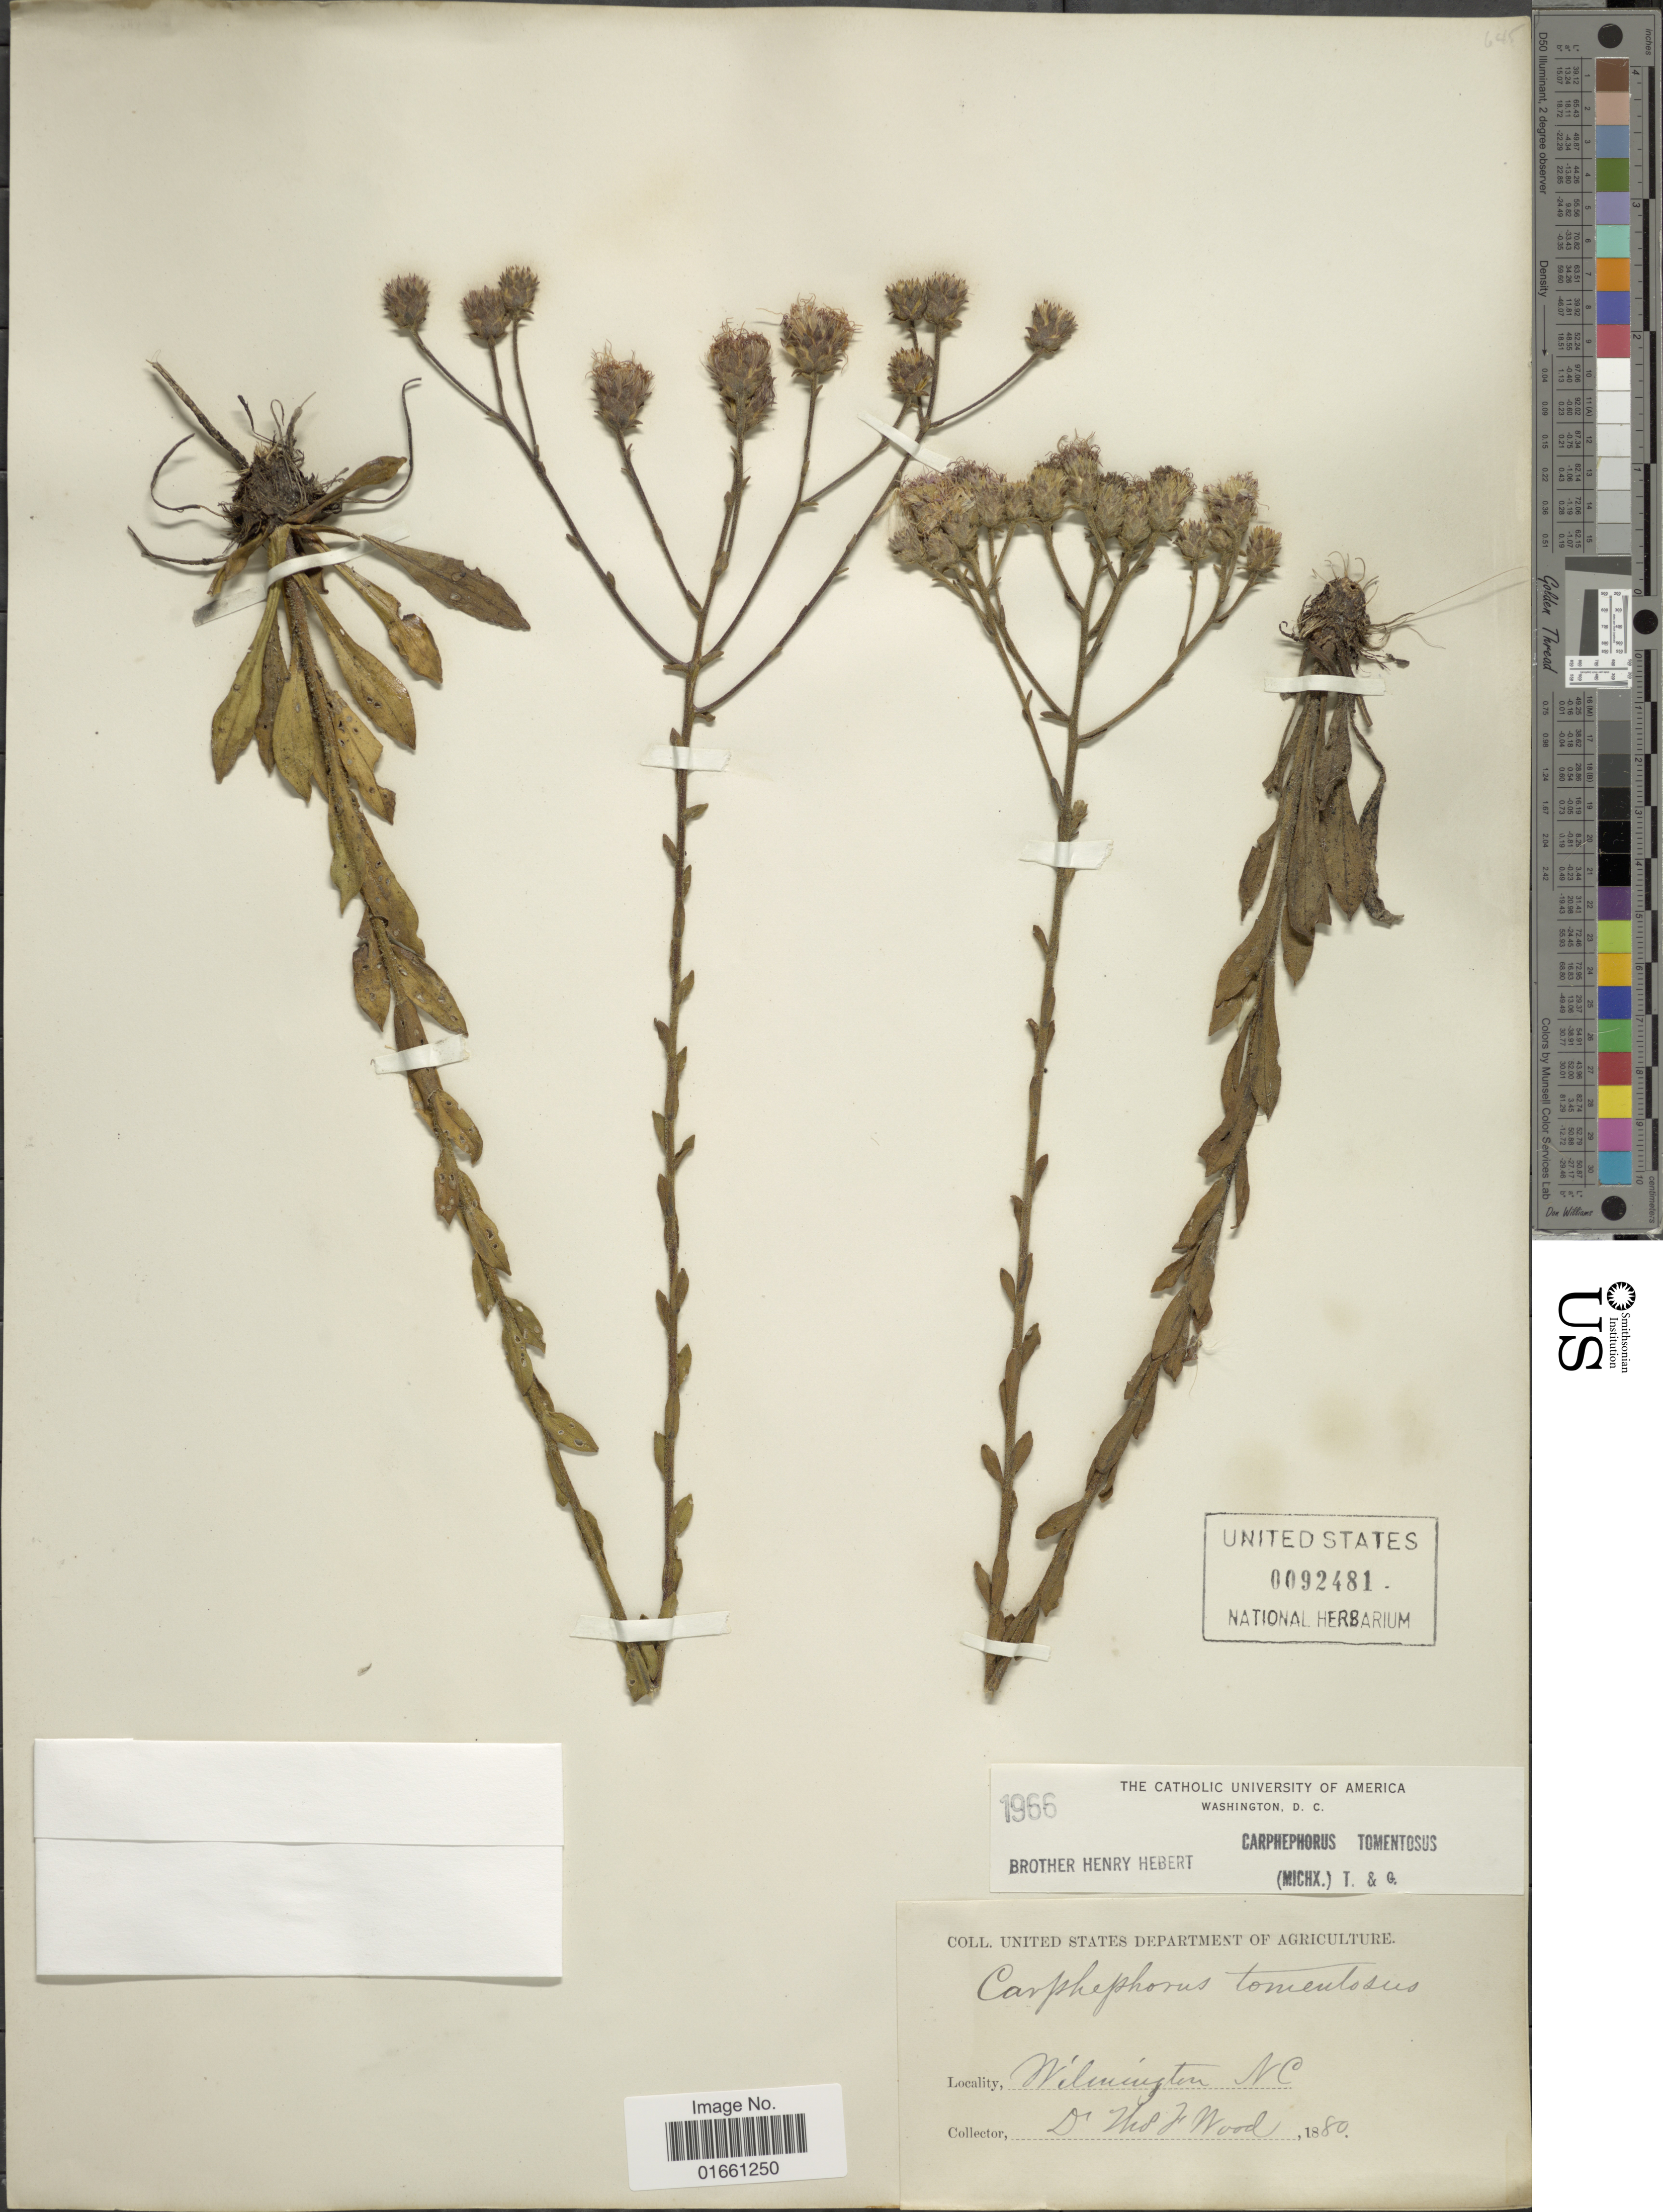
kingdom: Plantae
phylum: Tracheophyta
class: Magnoliopsida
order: Asterales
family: Asteraceae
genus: Carphephorus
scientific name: Carphephorus tomentosus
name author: (Michaux) Torr. & A. Gray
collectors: T. F. Wood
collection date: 1880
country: United States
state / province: North Carolina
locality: Wilmington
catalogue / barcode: US 92481